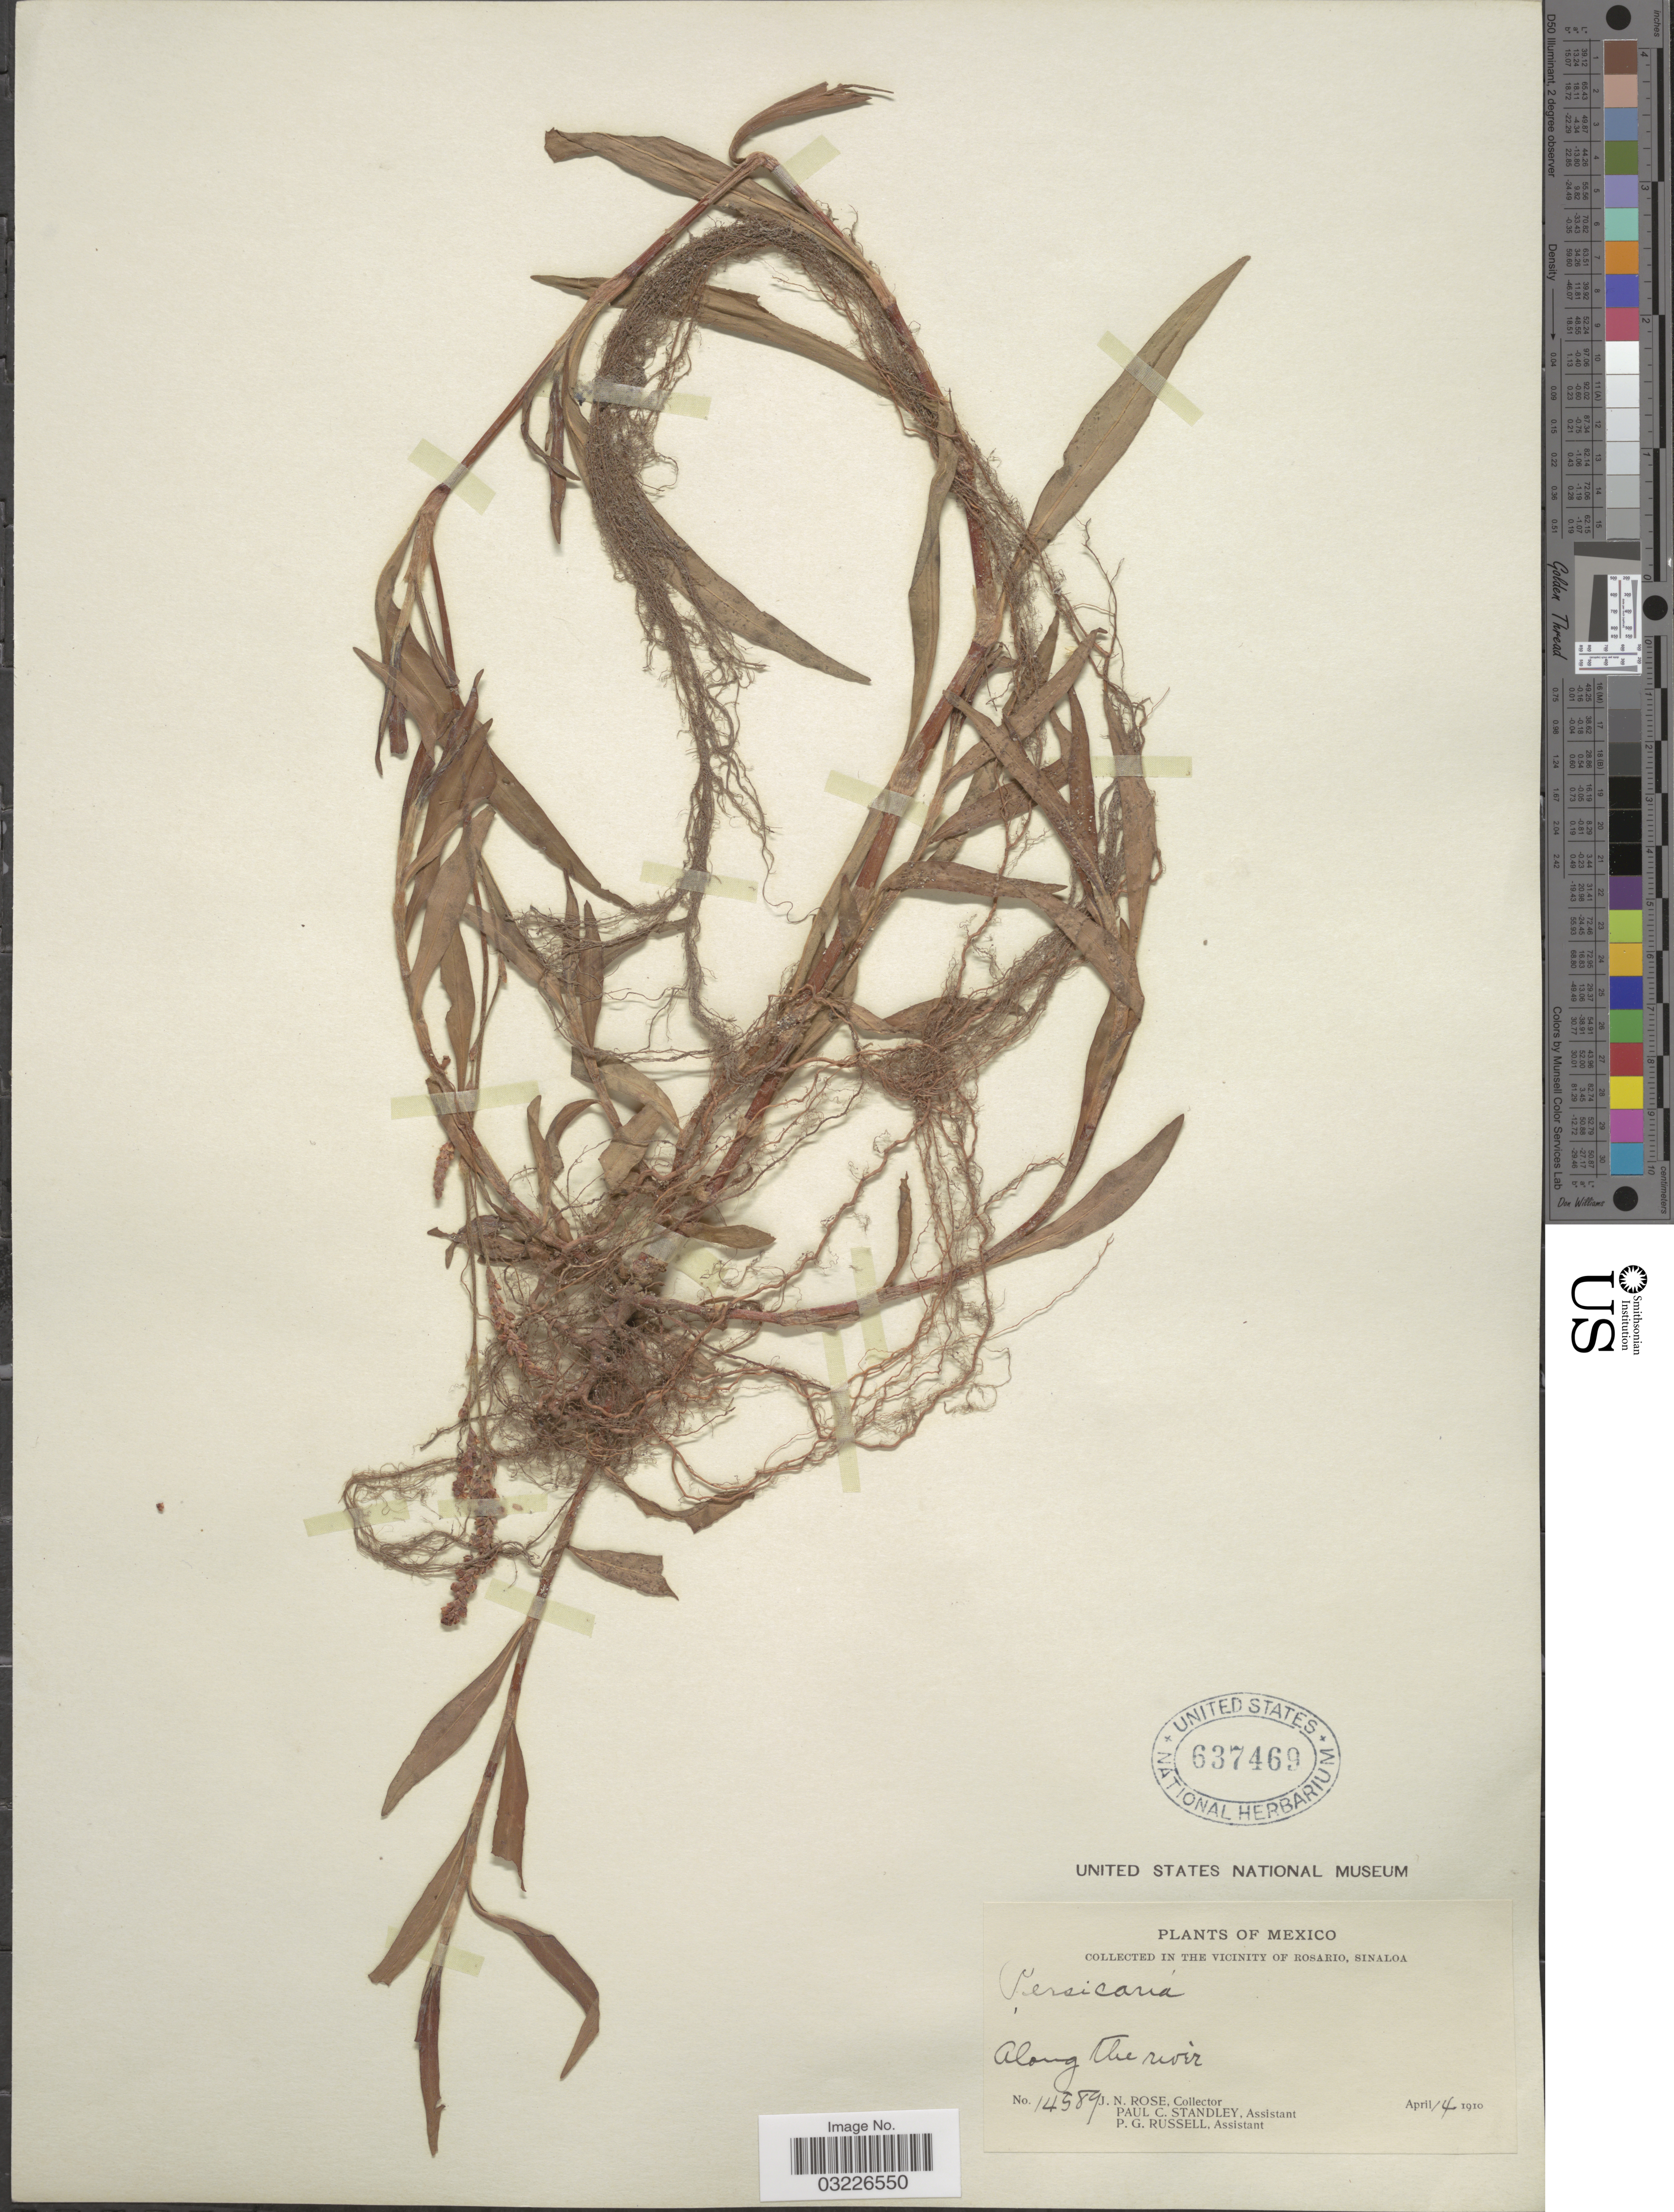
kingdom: Plantae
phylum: Tracheophyta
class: Magnoliopsida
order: Caryophyllales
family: Polygonaceae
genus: Polygonum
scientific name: Polygonum opelousanum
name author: Riddell ex Small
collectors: J. N. Rose, P. C. Standley & P. G. Russell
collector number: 14589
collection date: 1910-04-14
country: Mexico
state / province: Sinaloa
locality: Vicinity of Rosario. Along the river.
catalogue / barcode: US 637469